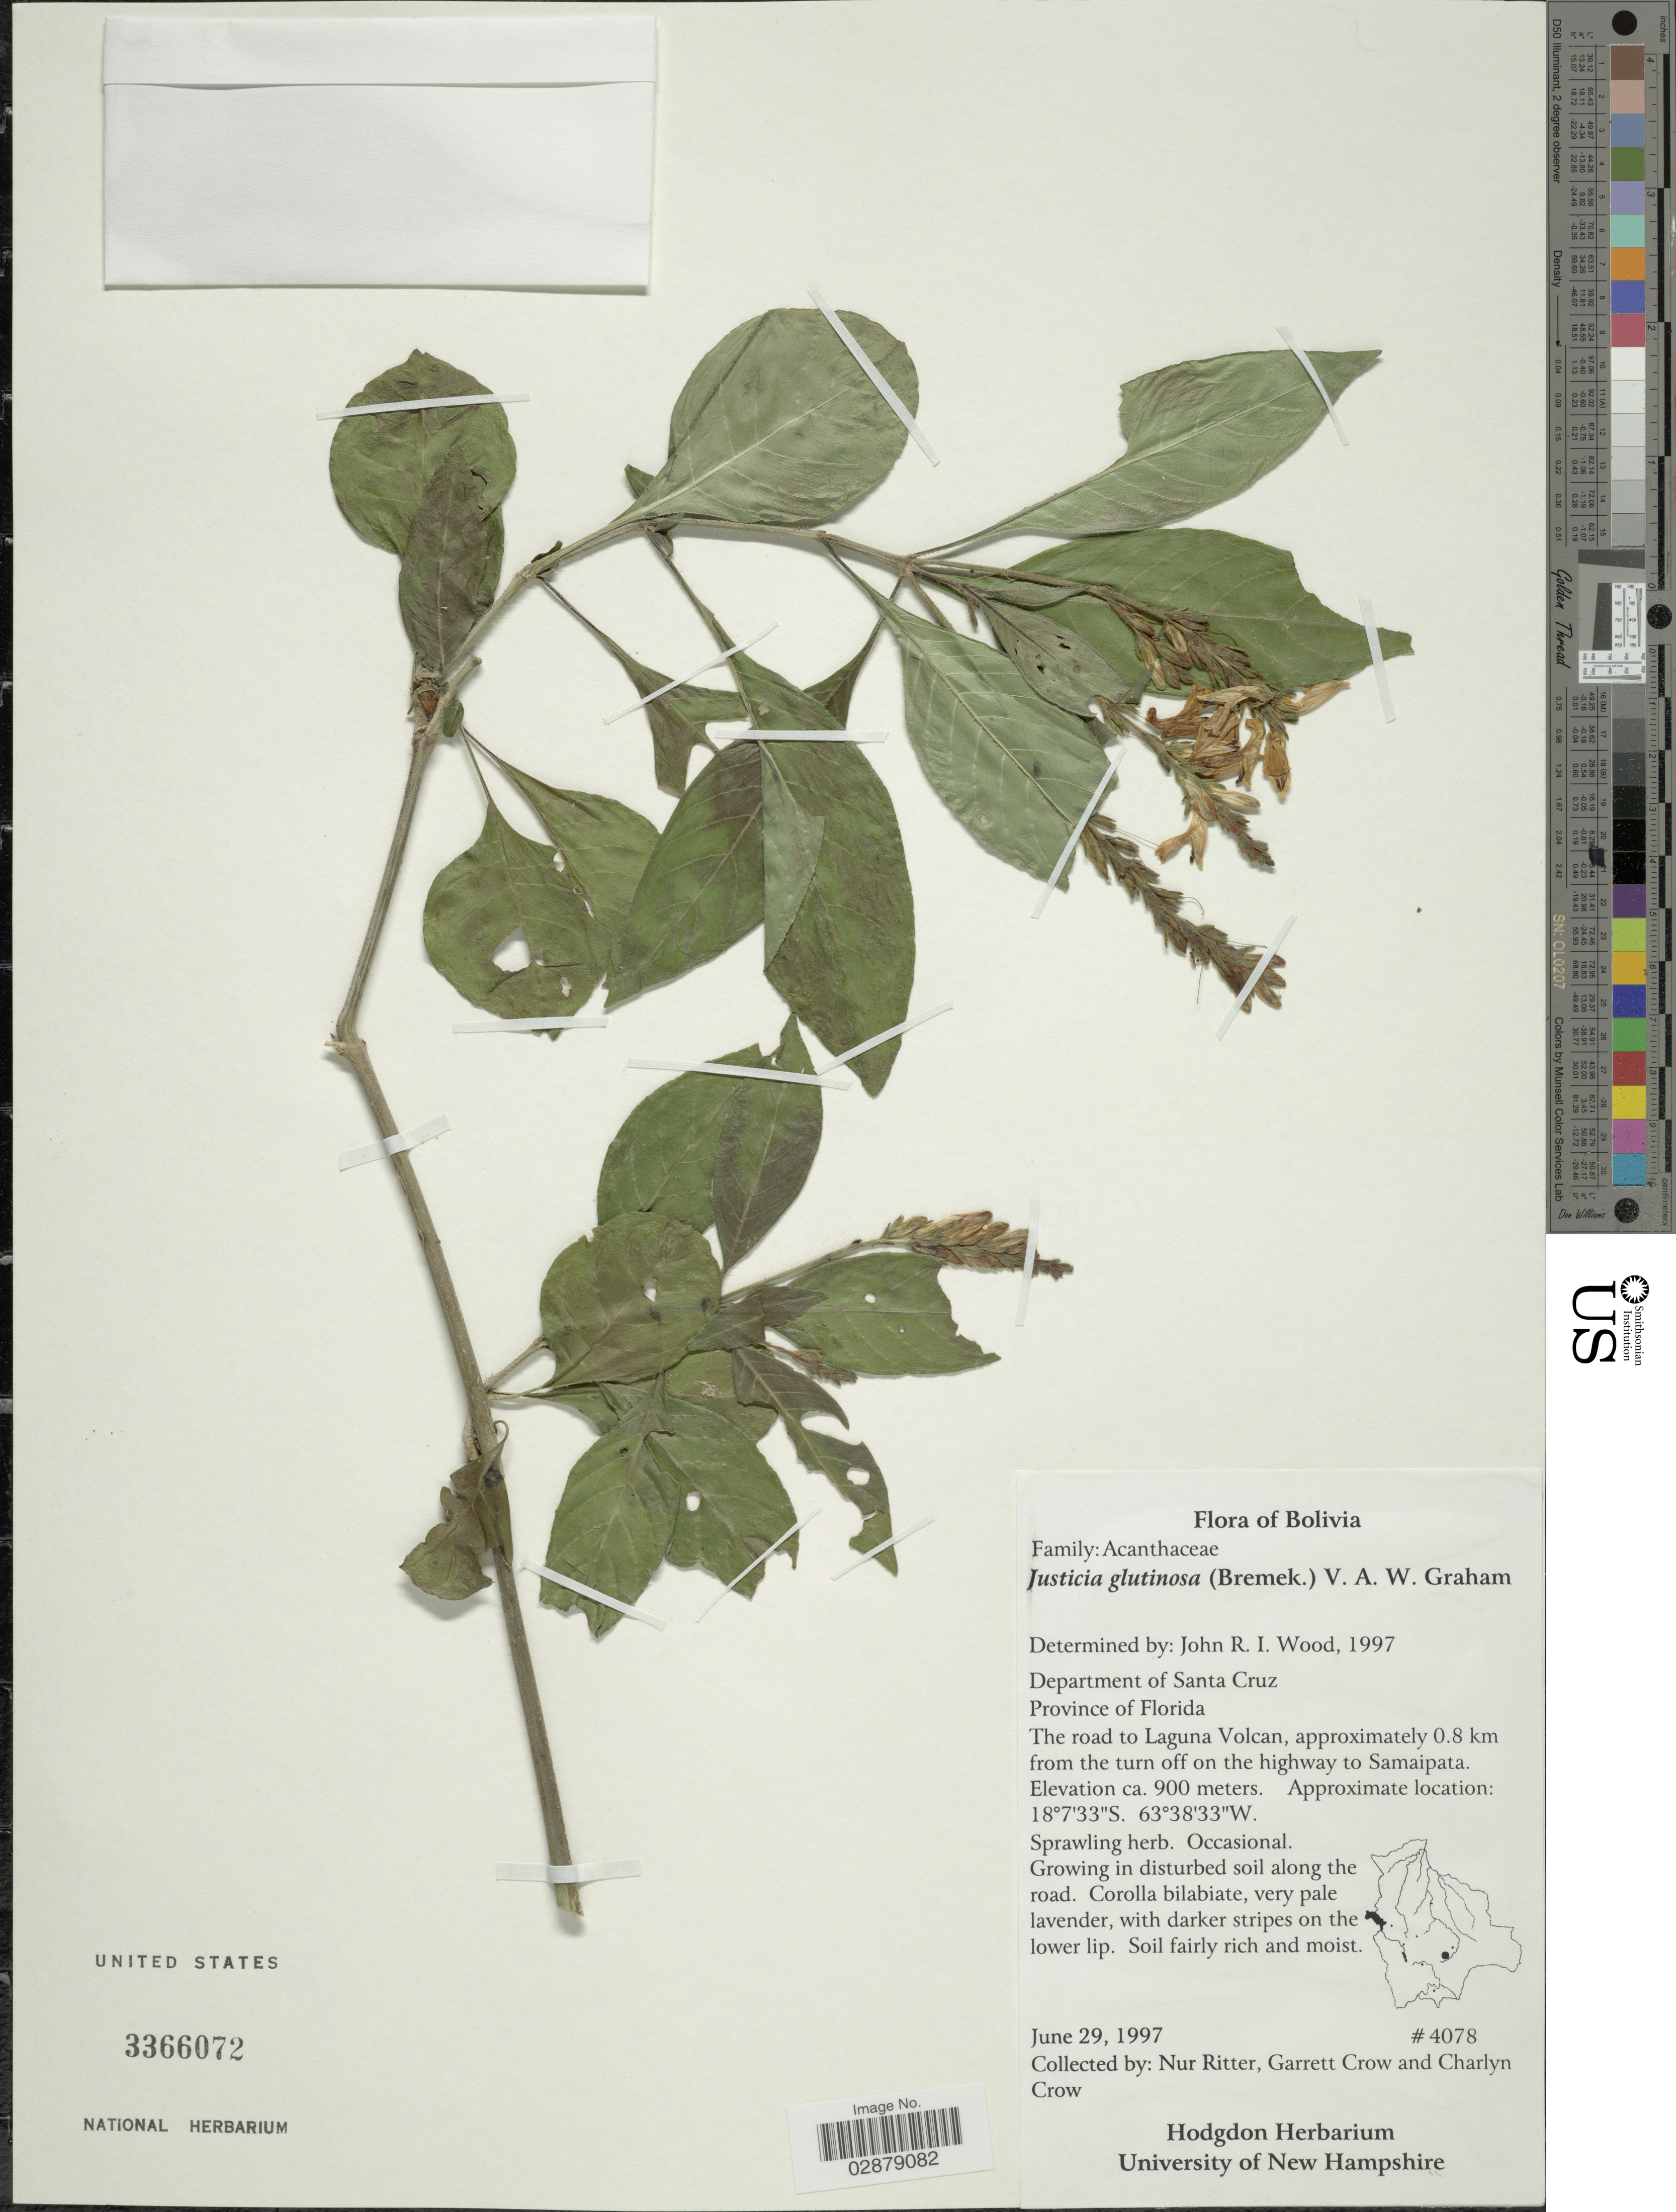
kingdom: Plantae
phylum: Tracheophyta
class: Magnoliopsida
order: Lamiales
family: Acanthaceae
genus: Justicia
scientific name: Justicia glutinosa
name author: (Bremek.) V.A.W. Graham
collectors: N. Ritter, G. E. Crow & C. Crow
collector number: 4078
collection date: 1997-06-29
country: Bolivia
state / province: Santa Cruz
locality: Department of Santa Cruz. Province of Florida. The road to Laguna Volcan, approximately 0.8 km from the turn off on the highway to Samaipata.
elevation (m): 900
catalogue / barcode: US 3366072